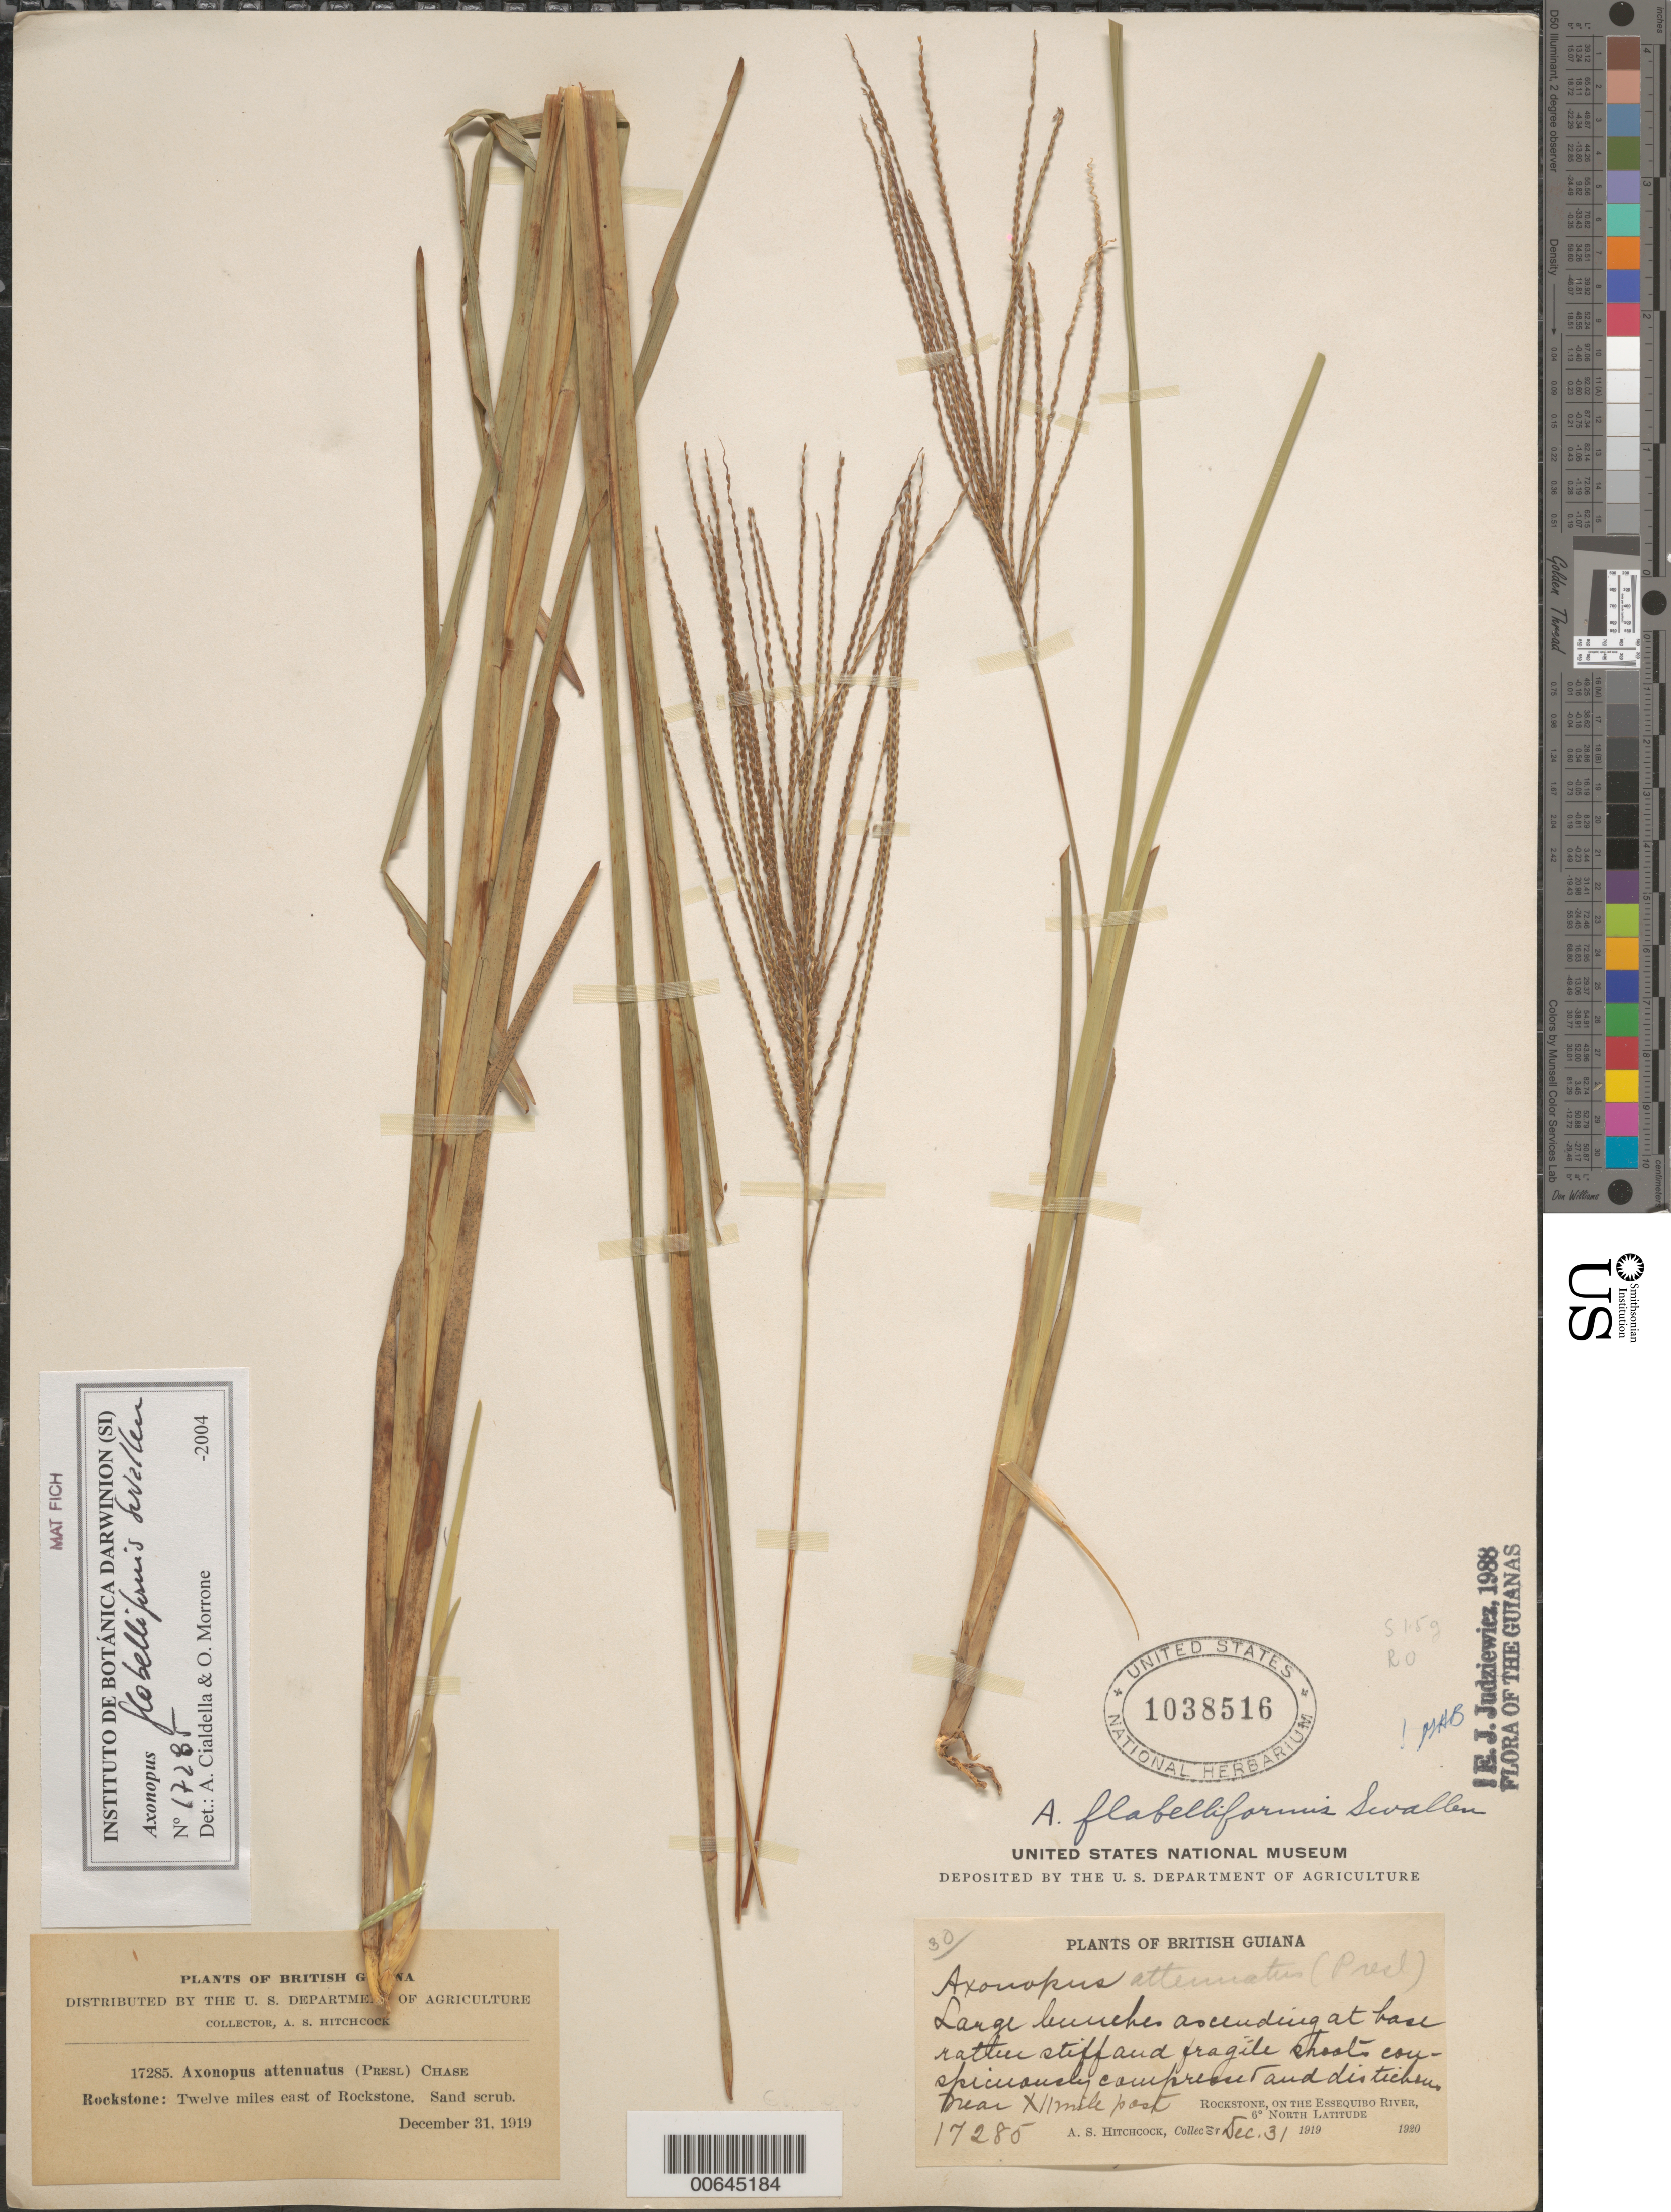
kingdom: Plantae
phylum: Tracheophyta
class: Liliopsida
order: Poales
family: Poaceae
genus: Axonopus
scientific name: Axonopus flabelliformis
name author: Swallen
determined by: Judziewicz, E. J.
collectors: A. S. Hitchcock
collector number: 17285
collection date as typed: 31-Dec-20 to 1-Jan-20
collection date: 1920-01-01/1920-12-31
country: Guyana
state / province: U. Demerara-Berbice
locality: Rockstone, on the Essequibo River, near XII mi post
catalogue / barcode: US 1038516